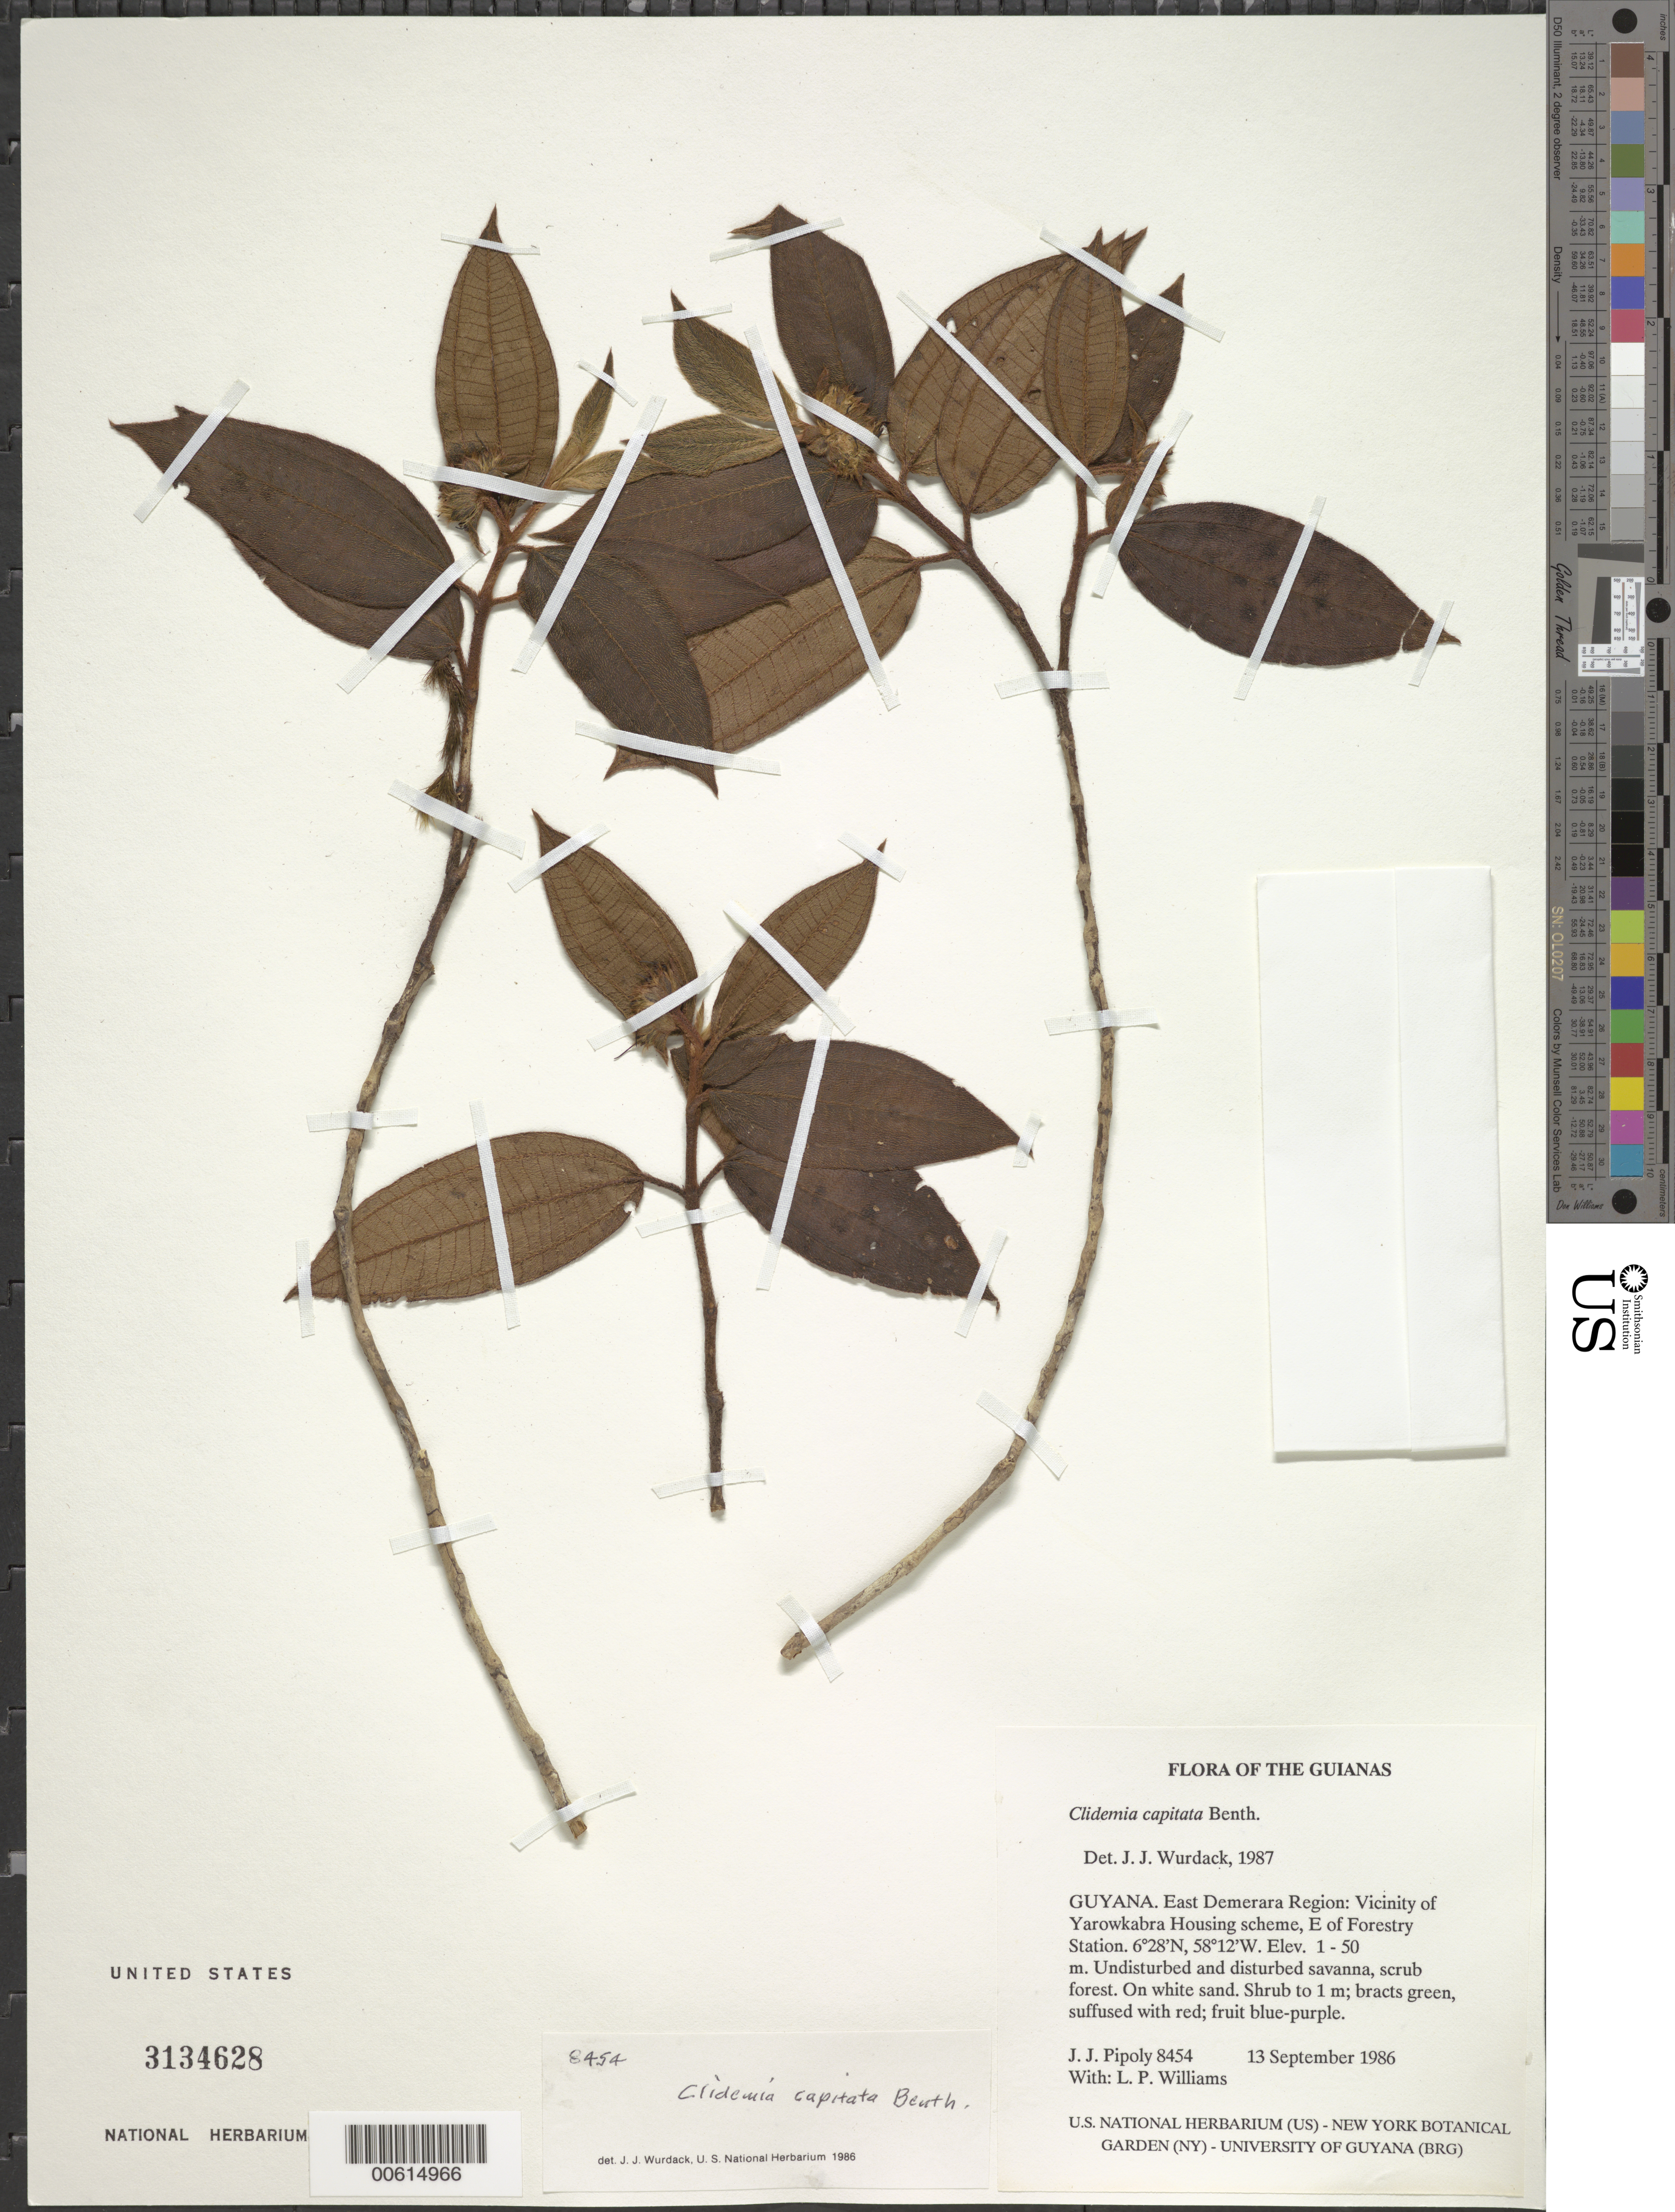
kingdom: Plantae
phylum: Tracheophyta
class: Magnoliopsida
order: Myrtales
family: Melastomataceae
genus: Clidemia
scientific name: Clidemia capitata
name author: Benth.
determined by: Wurdack, John J., (US), US (UNITED STATES)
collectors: J. J. Pipoly & L. P. Williams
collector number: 8454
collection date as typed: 13 September 1986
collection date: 1986-09-13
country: Guyana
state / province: Demerara-Mahaica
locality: Vicinity of Yarowkabra Housing scheme, E of Forestry Station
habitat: Undisturbed and disturbed savanna, scrub forest. On white sand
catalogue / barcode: US 3134628